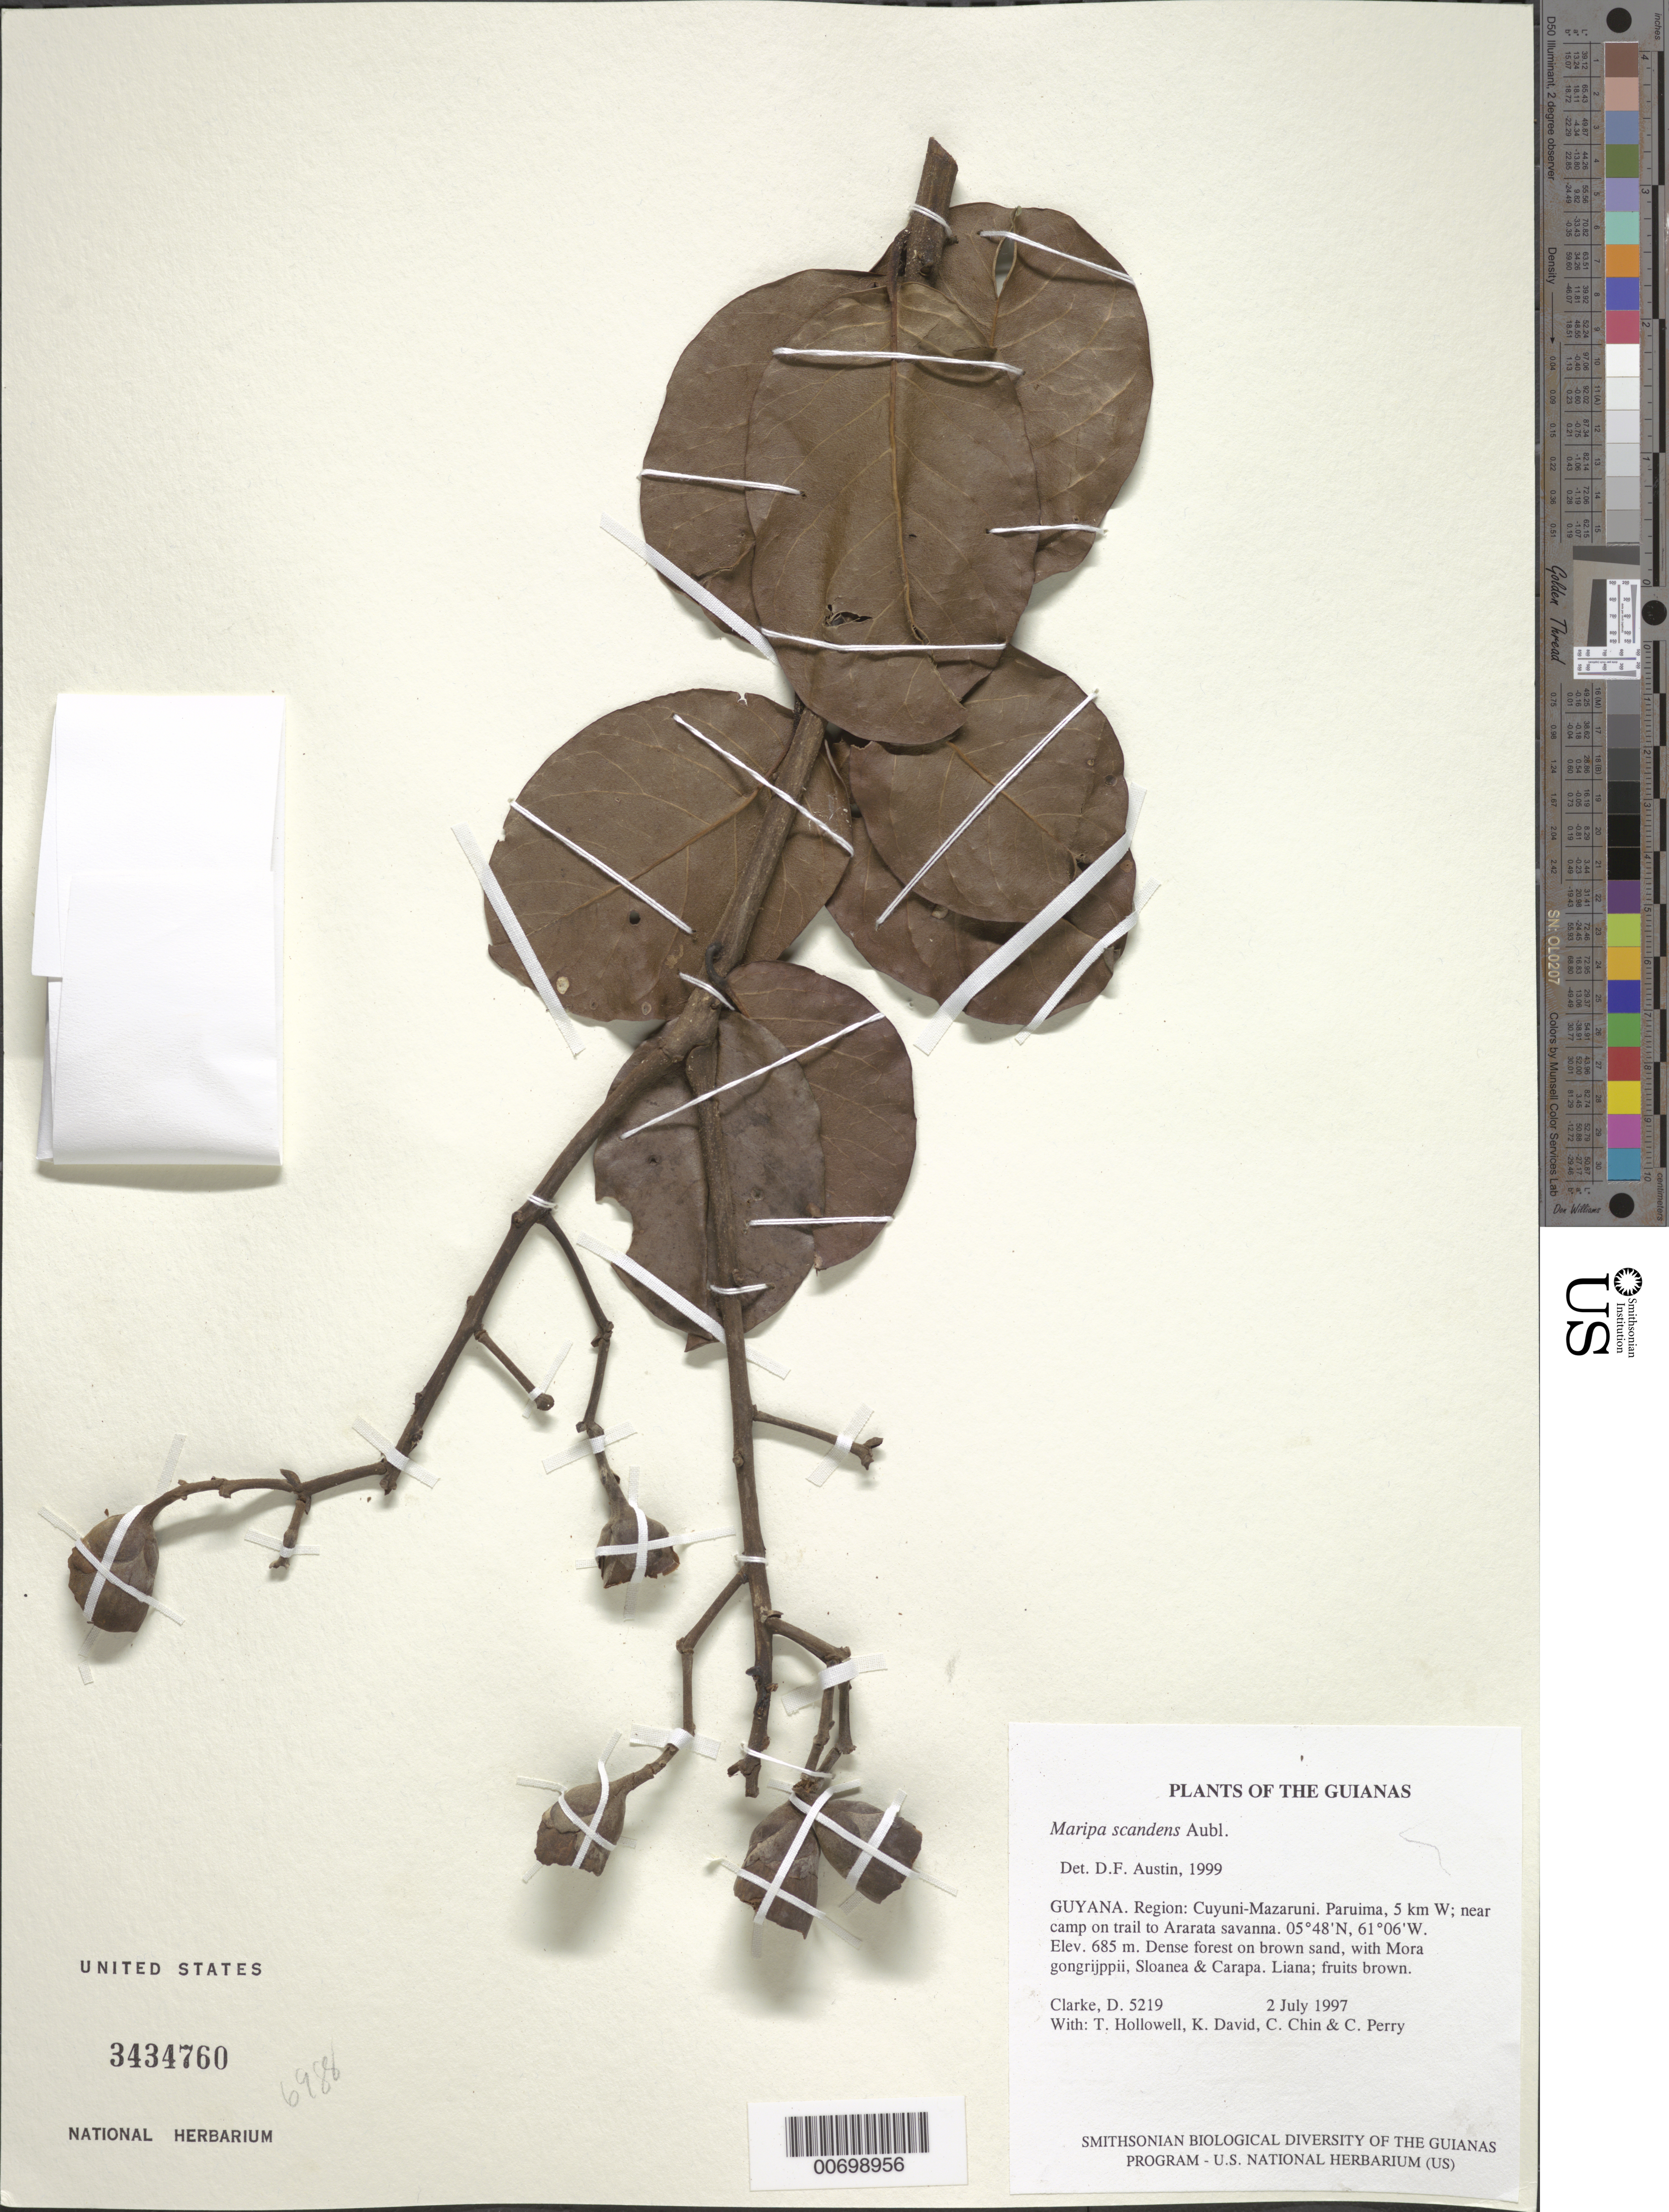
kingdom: Plantae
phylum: Tracheophyta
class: Magnoliopsida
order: Solanales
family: Convolvulaceae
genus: Maripa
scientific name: Maripa scandens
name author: Aubl.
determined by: Austin, D. F.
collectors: H. D. Clarke, T. Hollowell, K. David, C. Chin & C. Perry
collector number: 5219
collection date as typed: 2 July 1997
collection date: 1997-07-02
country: Guyana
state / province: Cuyuni-Mazaruni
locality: Paruima, 5 km W; near camp on trail to Ararata savanna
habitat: Dense forest on brown sand, with Mora gongrijppii, Sloanea & Carapa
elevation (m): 685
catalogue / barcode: US 3434760